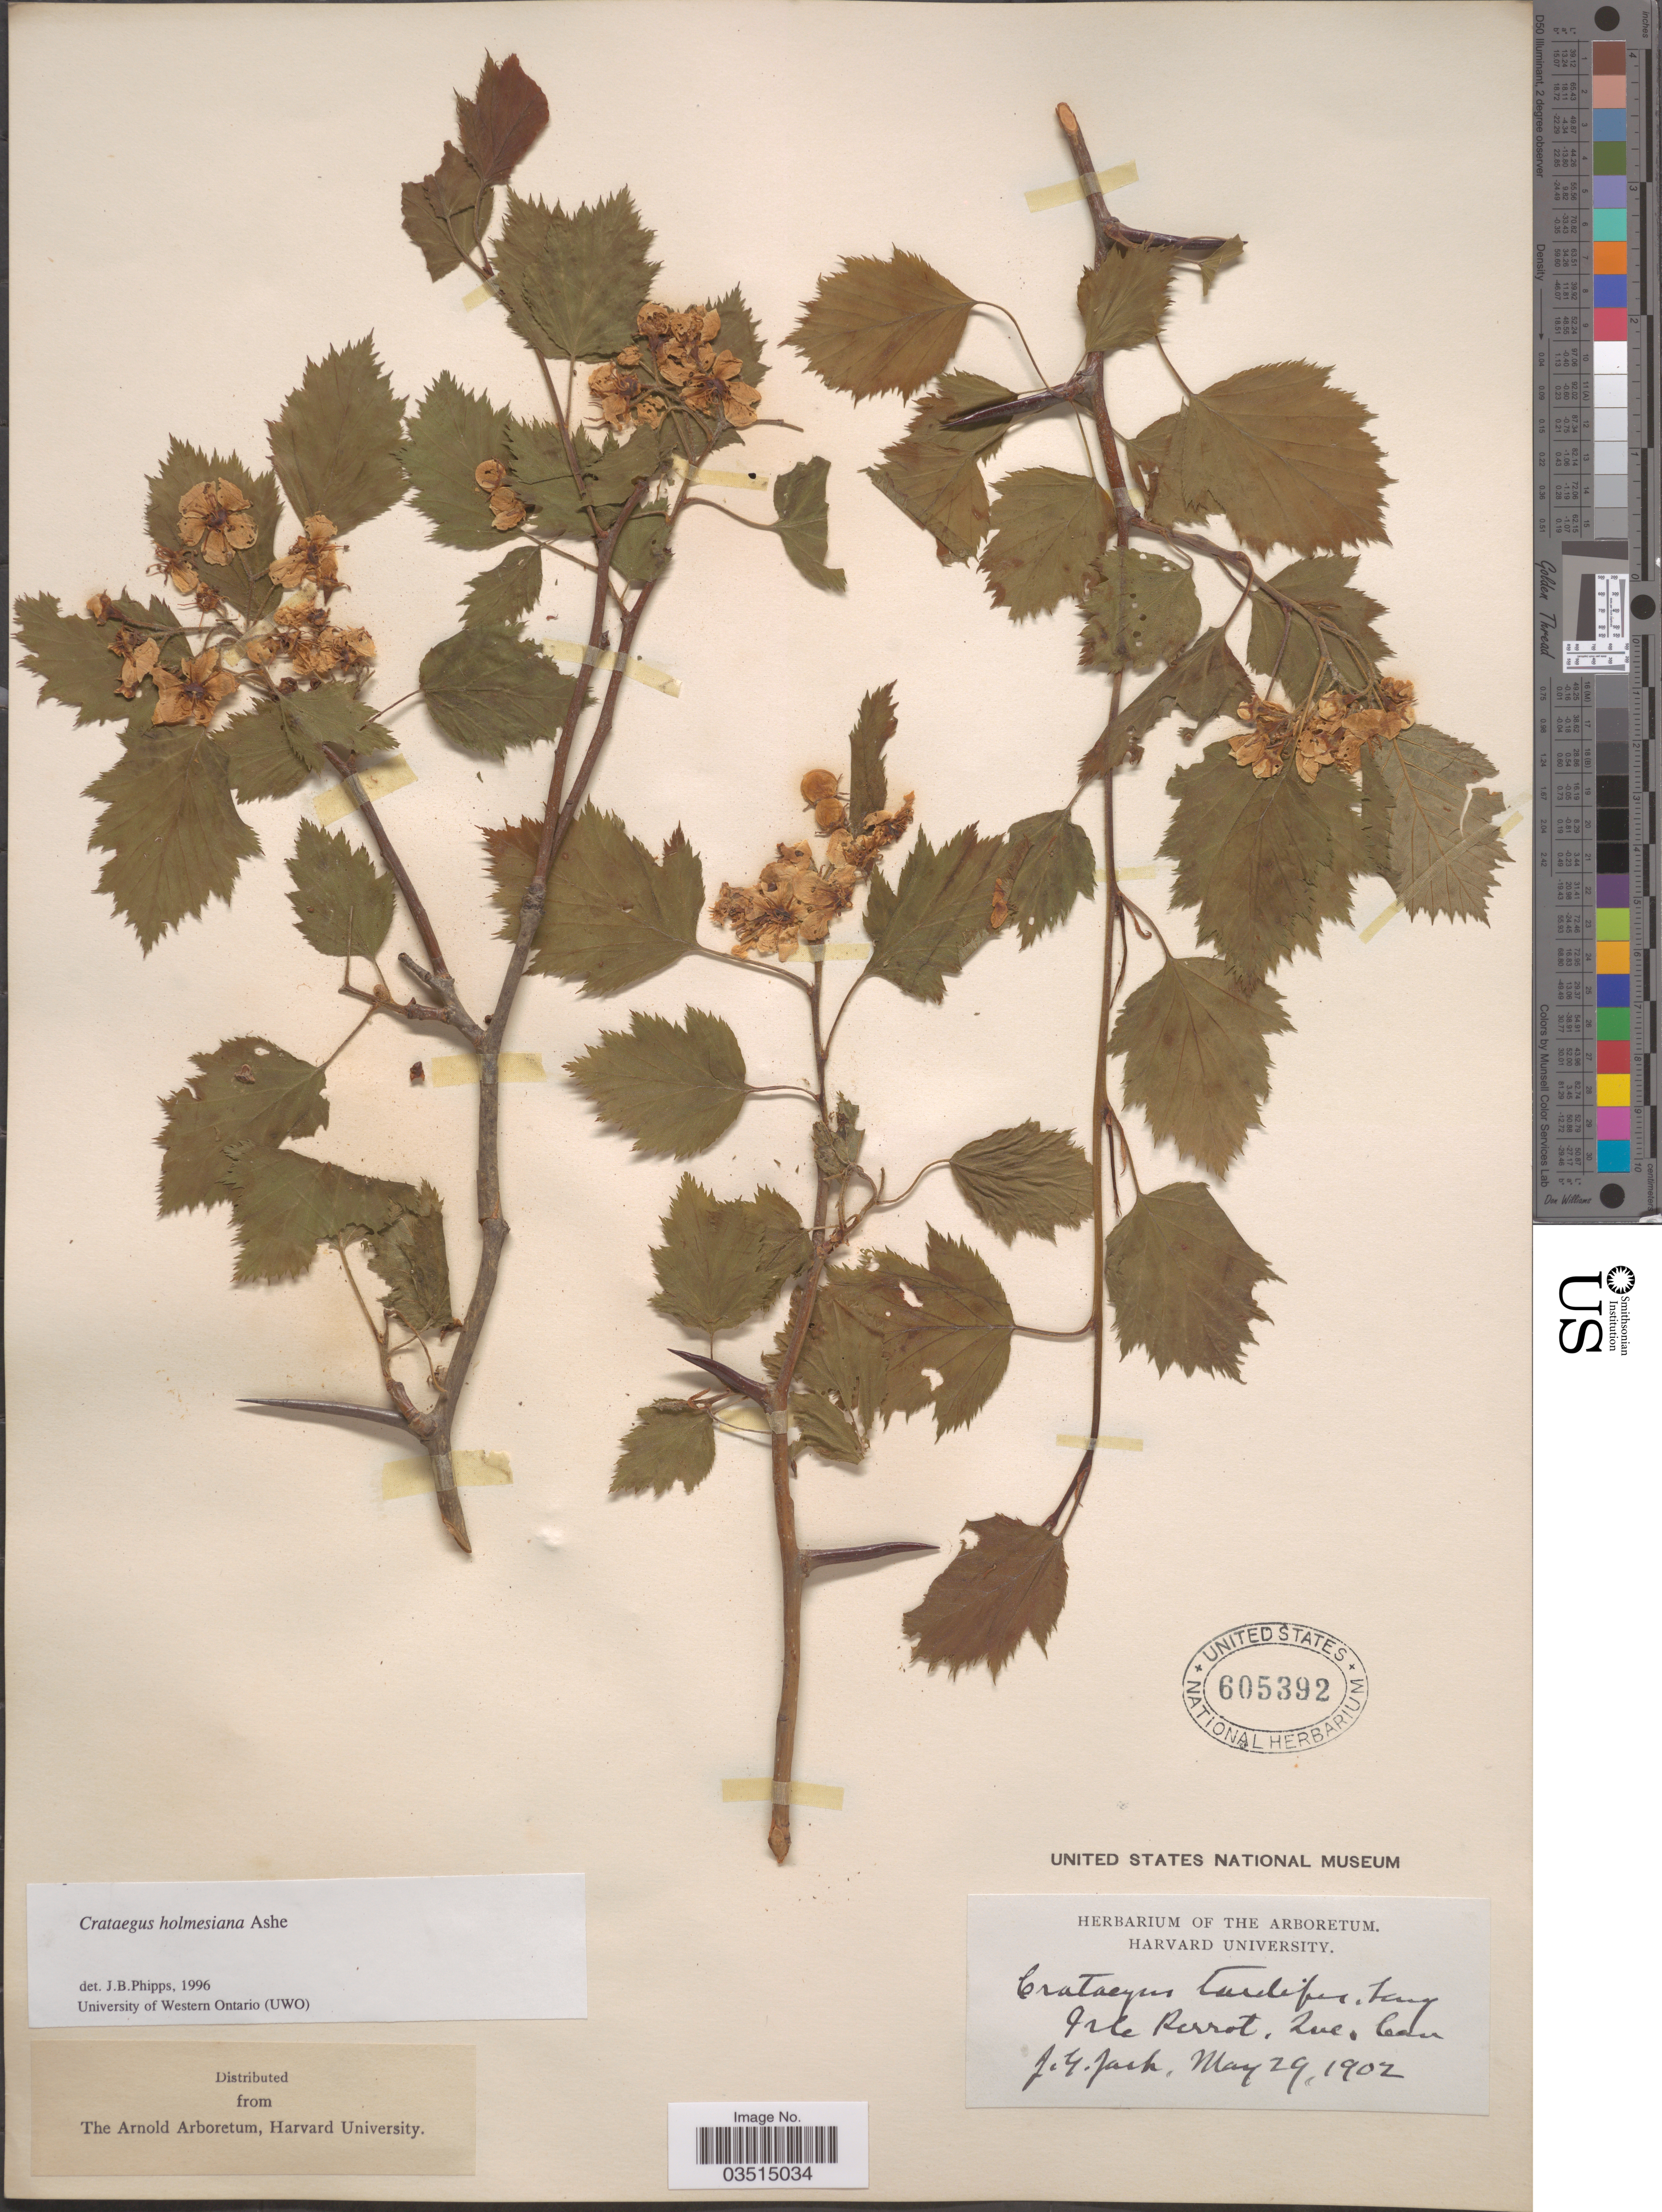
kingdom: Plantae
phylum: Tracheophyta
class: Magnoliopsida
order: Rosales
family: Rosaceae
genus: Crataegus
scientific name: Crataegus holmesiana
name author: Ashe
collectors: J. G. Jack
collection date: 1902-05-29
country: Canada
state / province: Quebec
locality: Isle Perrot.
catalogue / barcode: US 605392